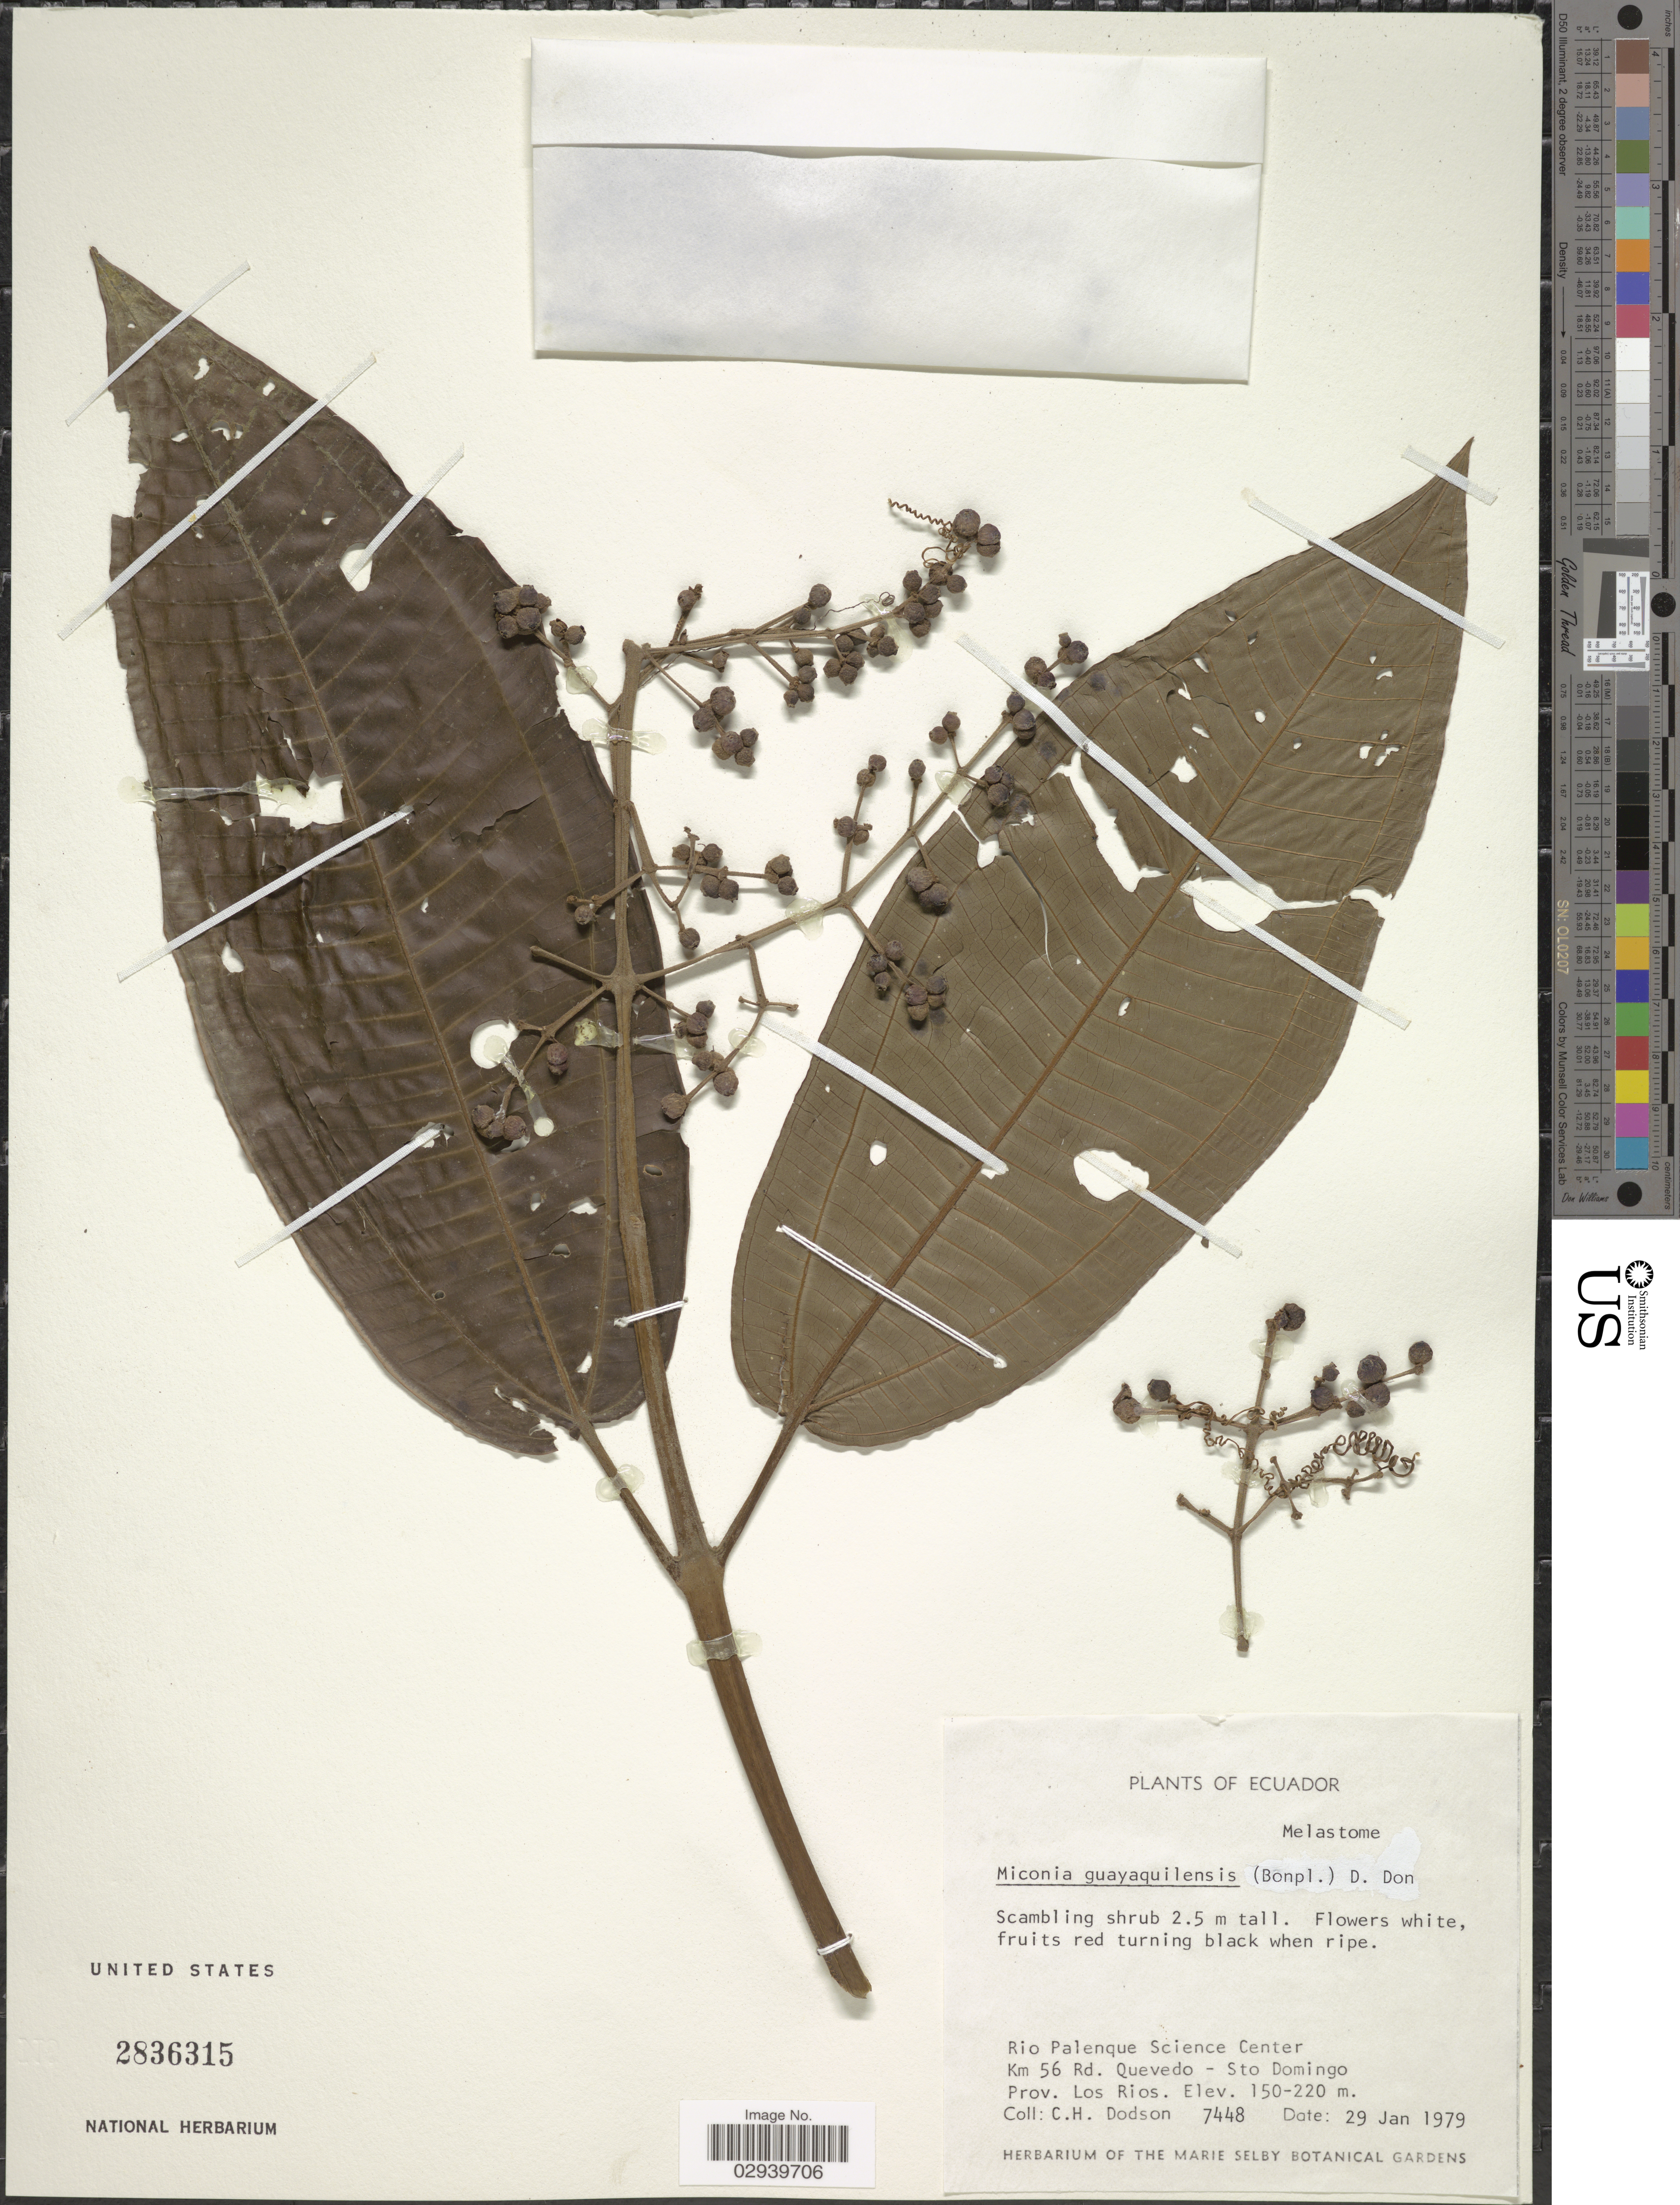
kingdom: Plantae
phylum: Tracheophyta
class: Magnoliopsida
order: Myrtales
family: Melastomataceae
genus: Miconia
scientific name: Miconia guayaquilensis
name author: (Bonpl.) D. Don ex DC.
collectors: C. H. Dodson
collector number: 7448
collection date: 1979-01-29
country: Ecuador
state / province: Los Ríos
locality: Rio Palenque Science Center Km 56 Rd. Quevedo-Sto Domingo.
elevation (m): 150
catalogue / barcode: US 2836315